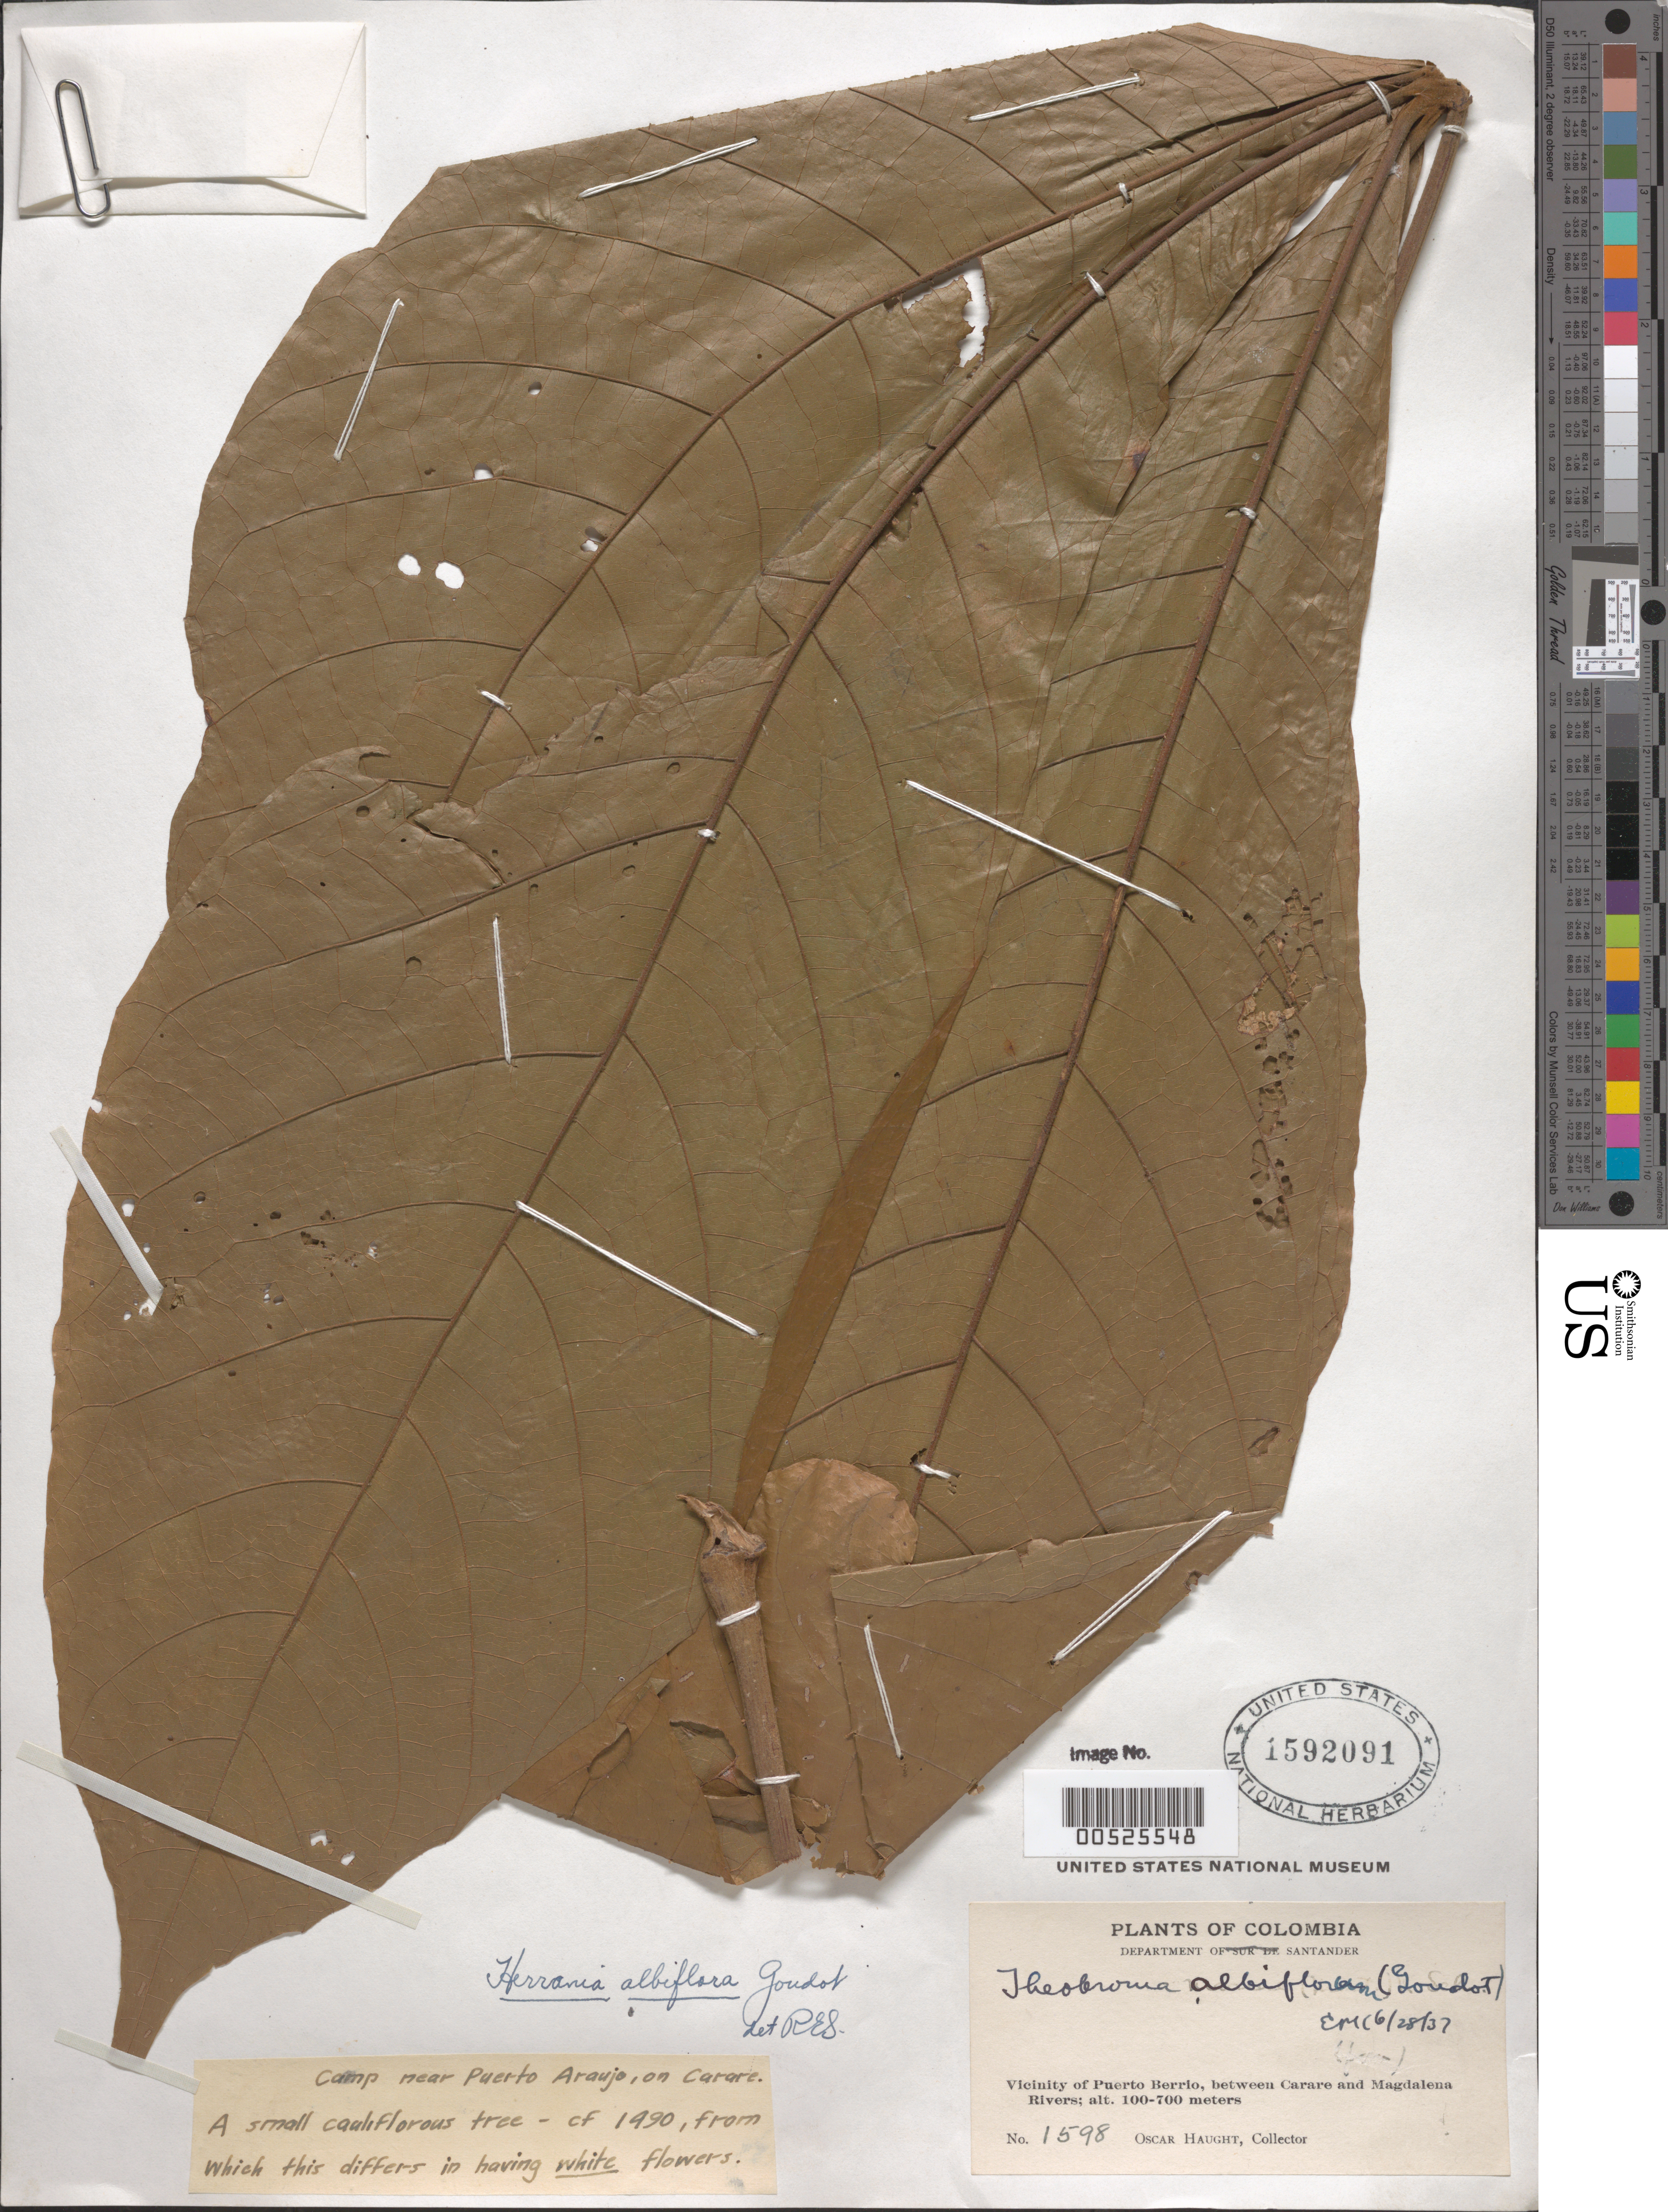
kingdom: Plantae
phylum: Tracheophyta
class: Magnoliopsida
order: Malvales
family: Malvaceae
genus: Theobroma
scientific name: Theobroma albiflorum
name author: (Goudot) De Wild.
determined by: Dorr, L. J., (BOT), Smithsonian Institution - National Museum of Natural History (UNITED STATES)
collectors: O. L. Haught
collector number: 1598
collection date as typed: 1935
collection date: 1935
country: Colombia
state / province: Santander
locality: Camp near Puerto Araujo, on Carare. Vicinity of Puerto Berrio, between Carare and Magdalena Rivers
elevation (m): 100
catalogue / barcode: US 1592091